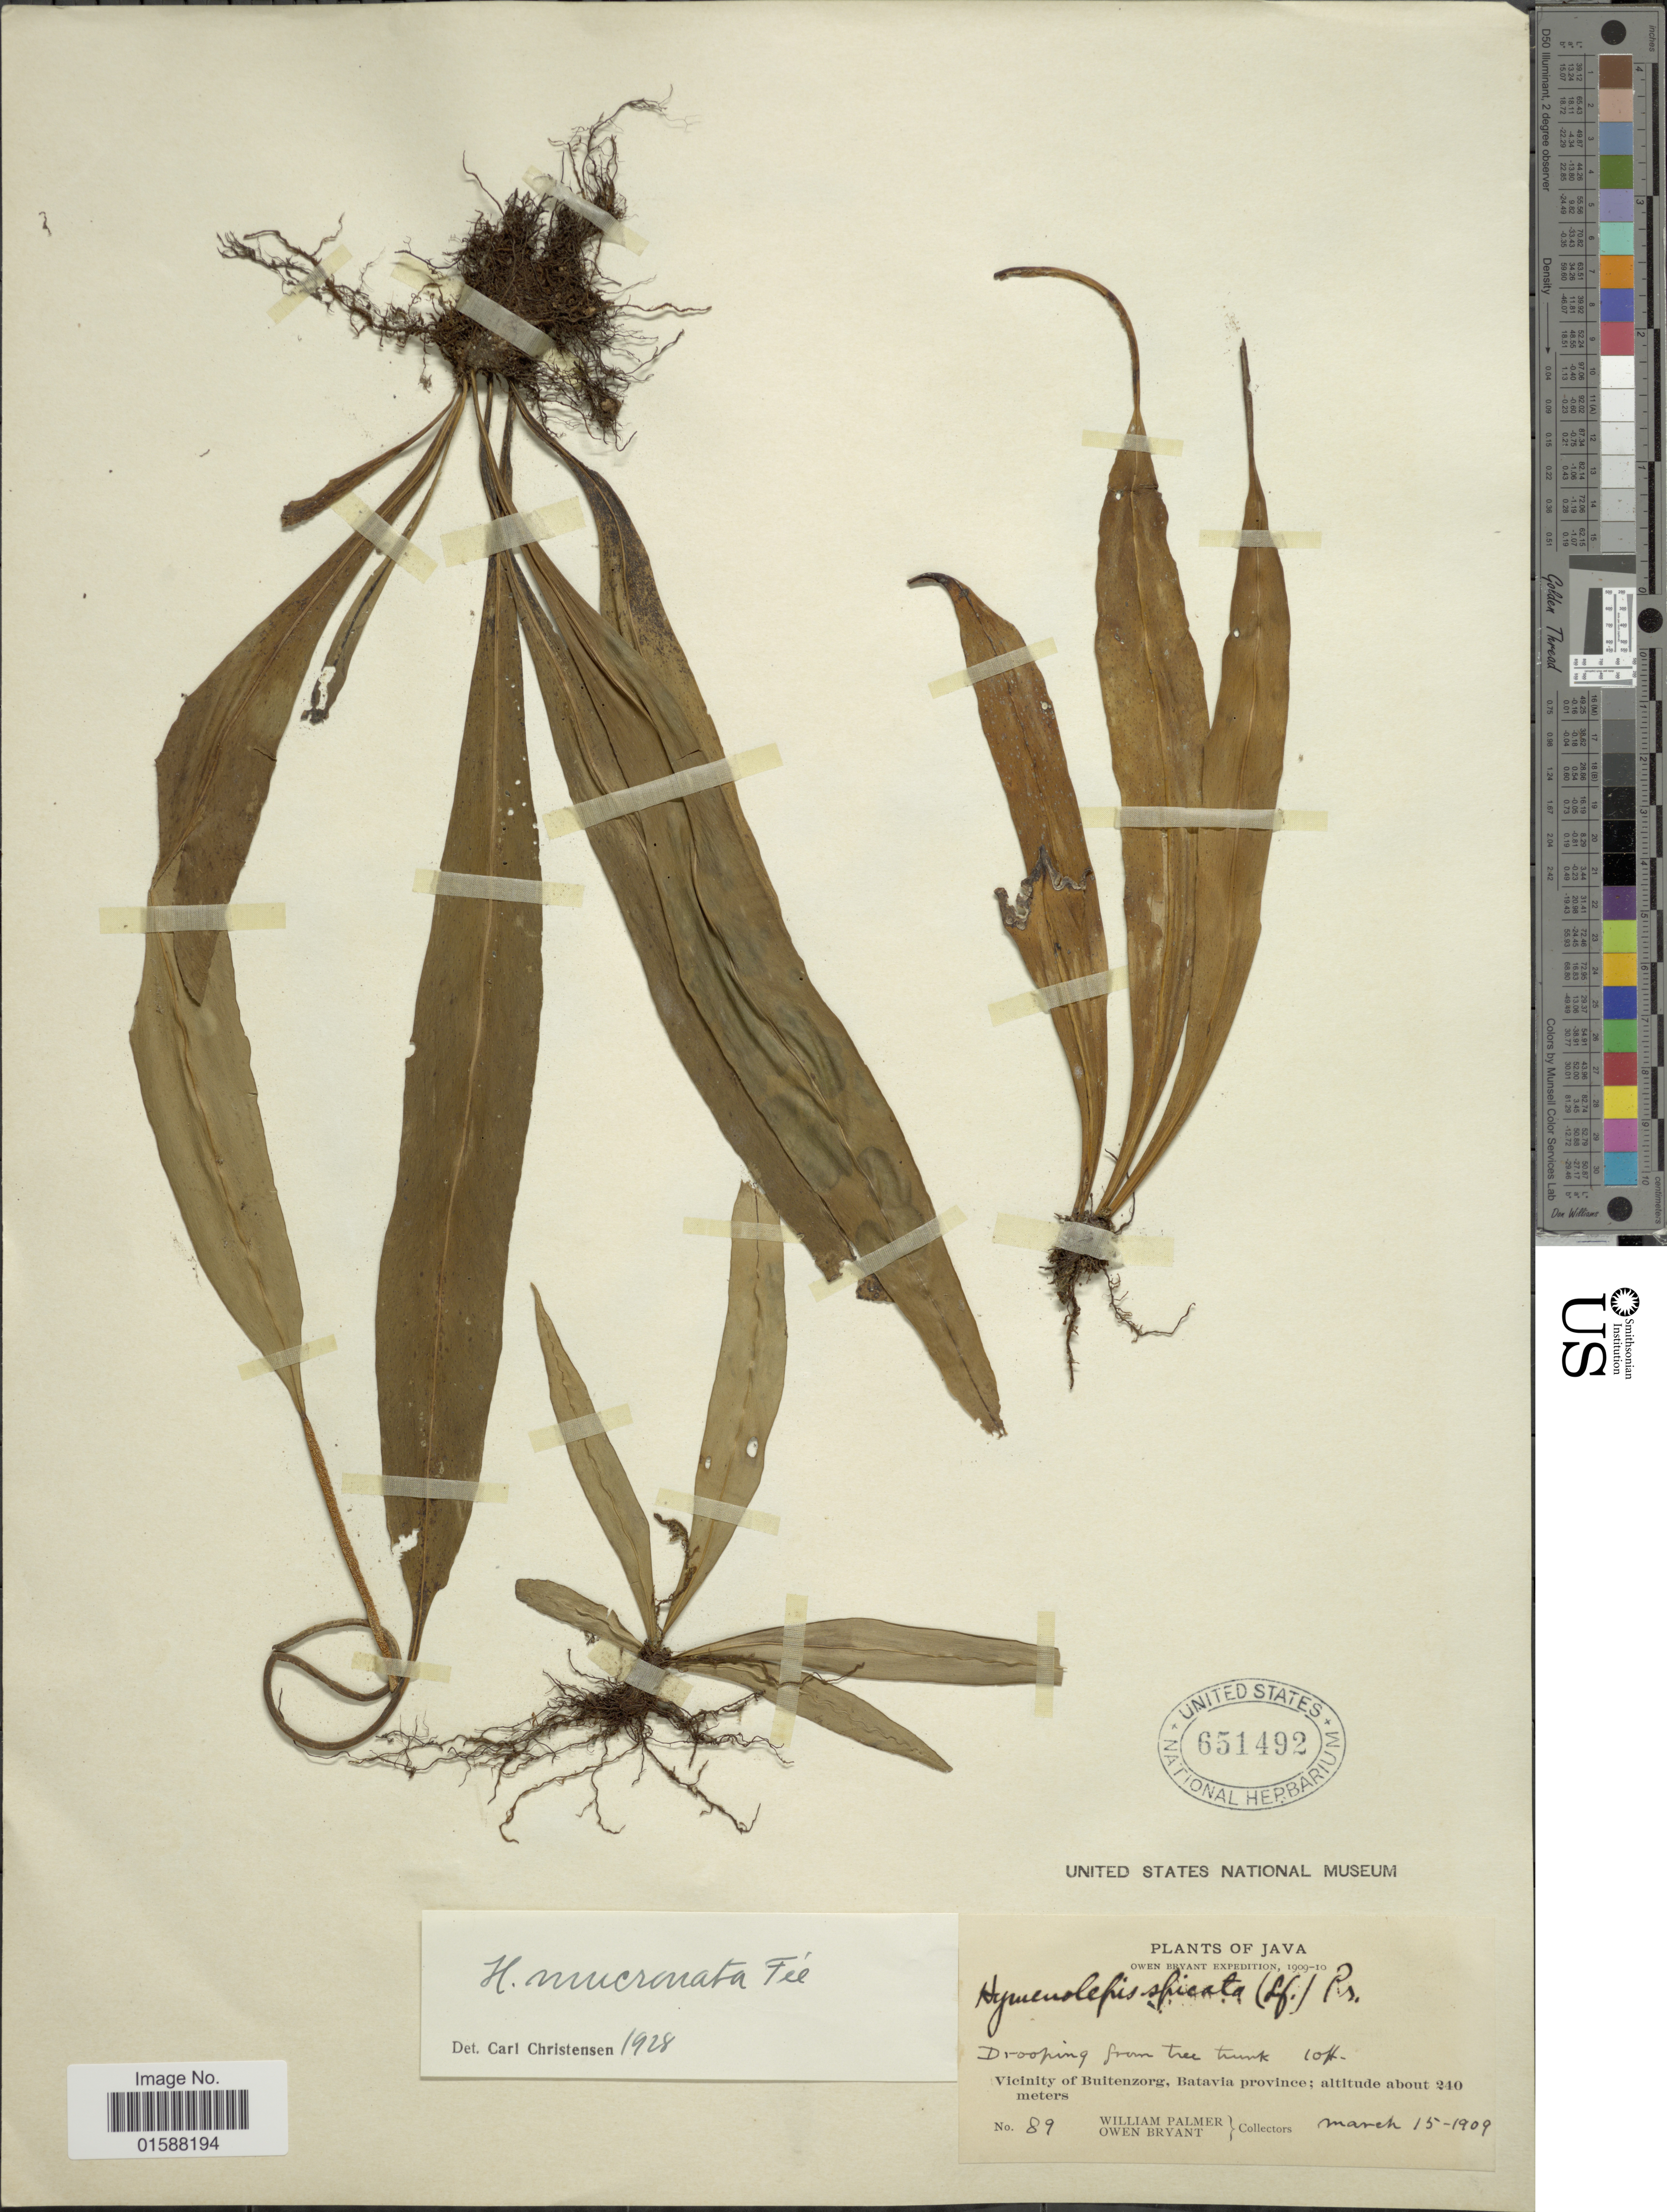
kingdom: Plantae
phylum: Tracheophyta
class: Polypodiopsida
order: Polypodiales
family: Polypodiaceae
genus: Lepisorus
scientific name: Lepisorus mucronatus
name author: (Fée) Li S. Wang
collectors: W. Palmer & O. Bryant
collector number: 89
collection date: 1909-03-15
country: Indonesia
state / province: Java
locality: Vicinity of Buitenzorg, Batavia province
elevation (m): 240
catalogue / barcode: US 651492